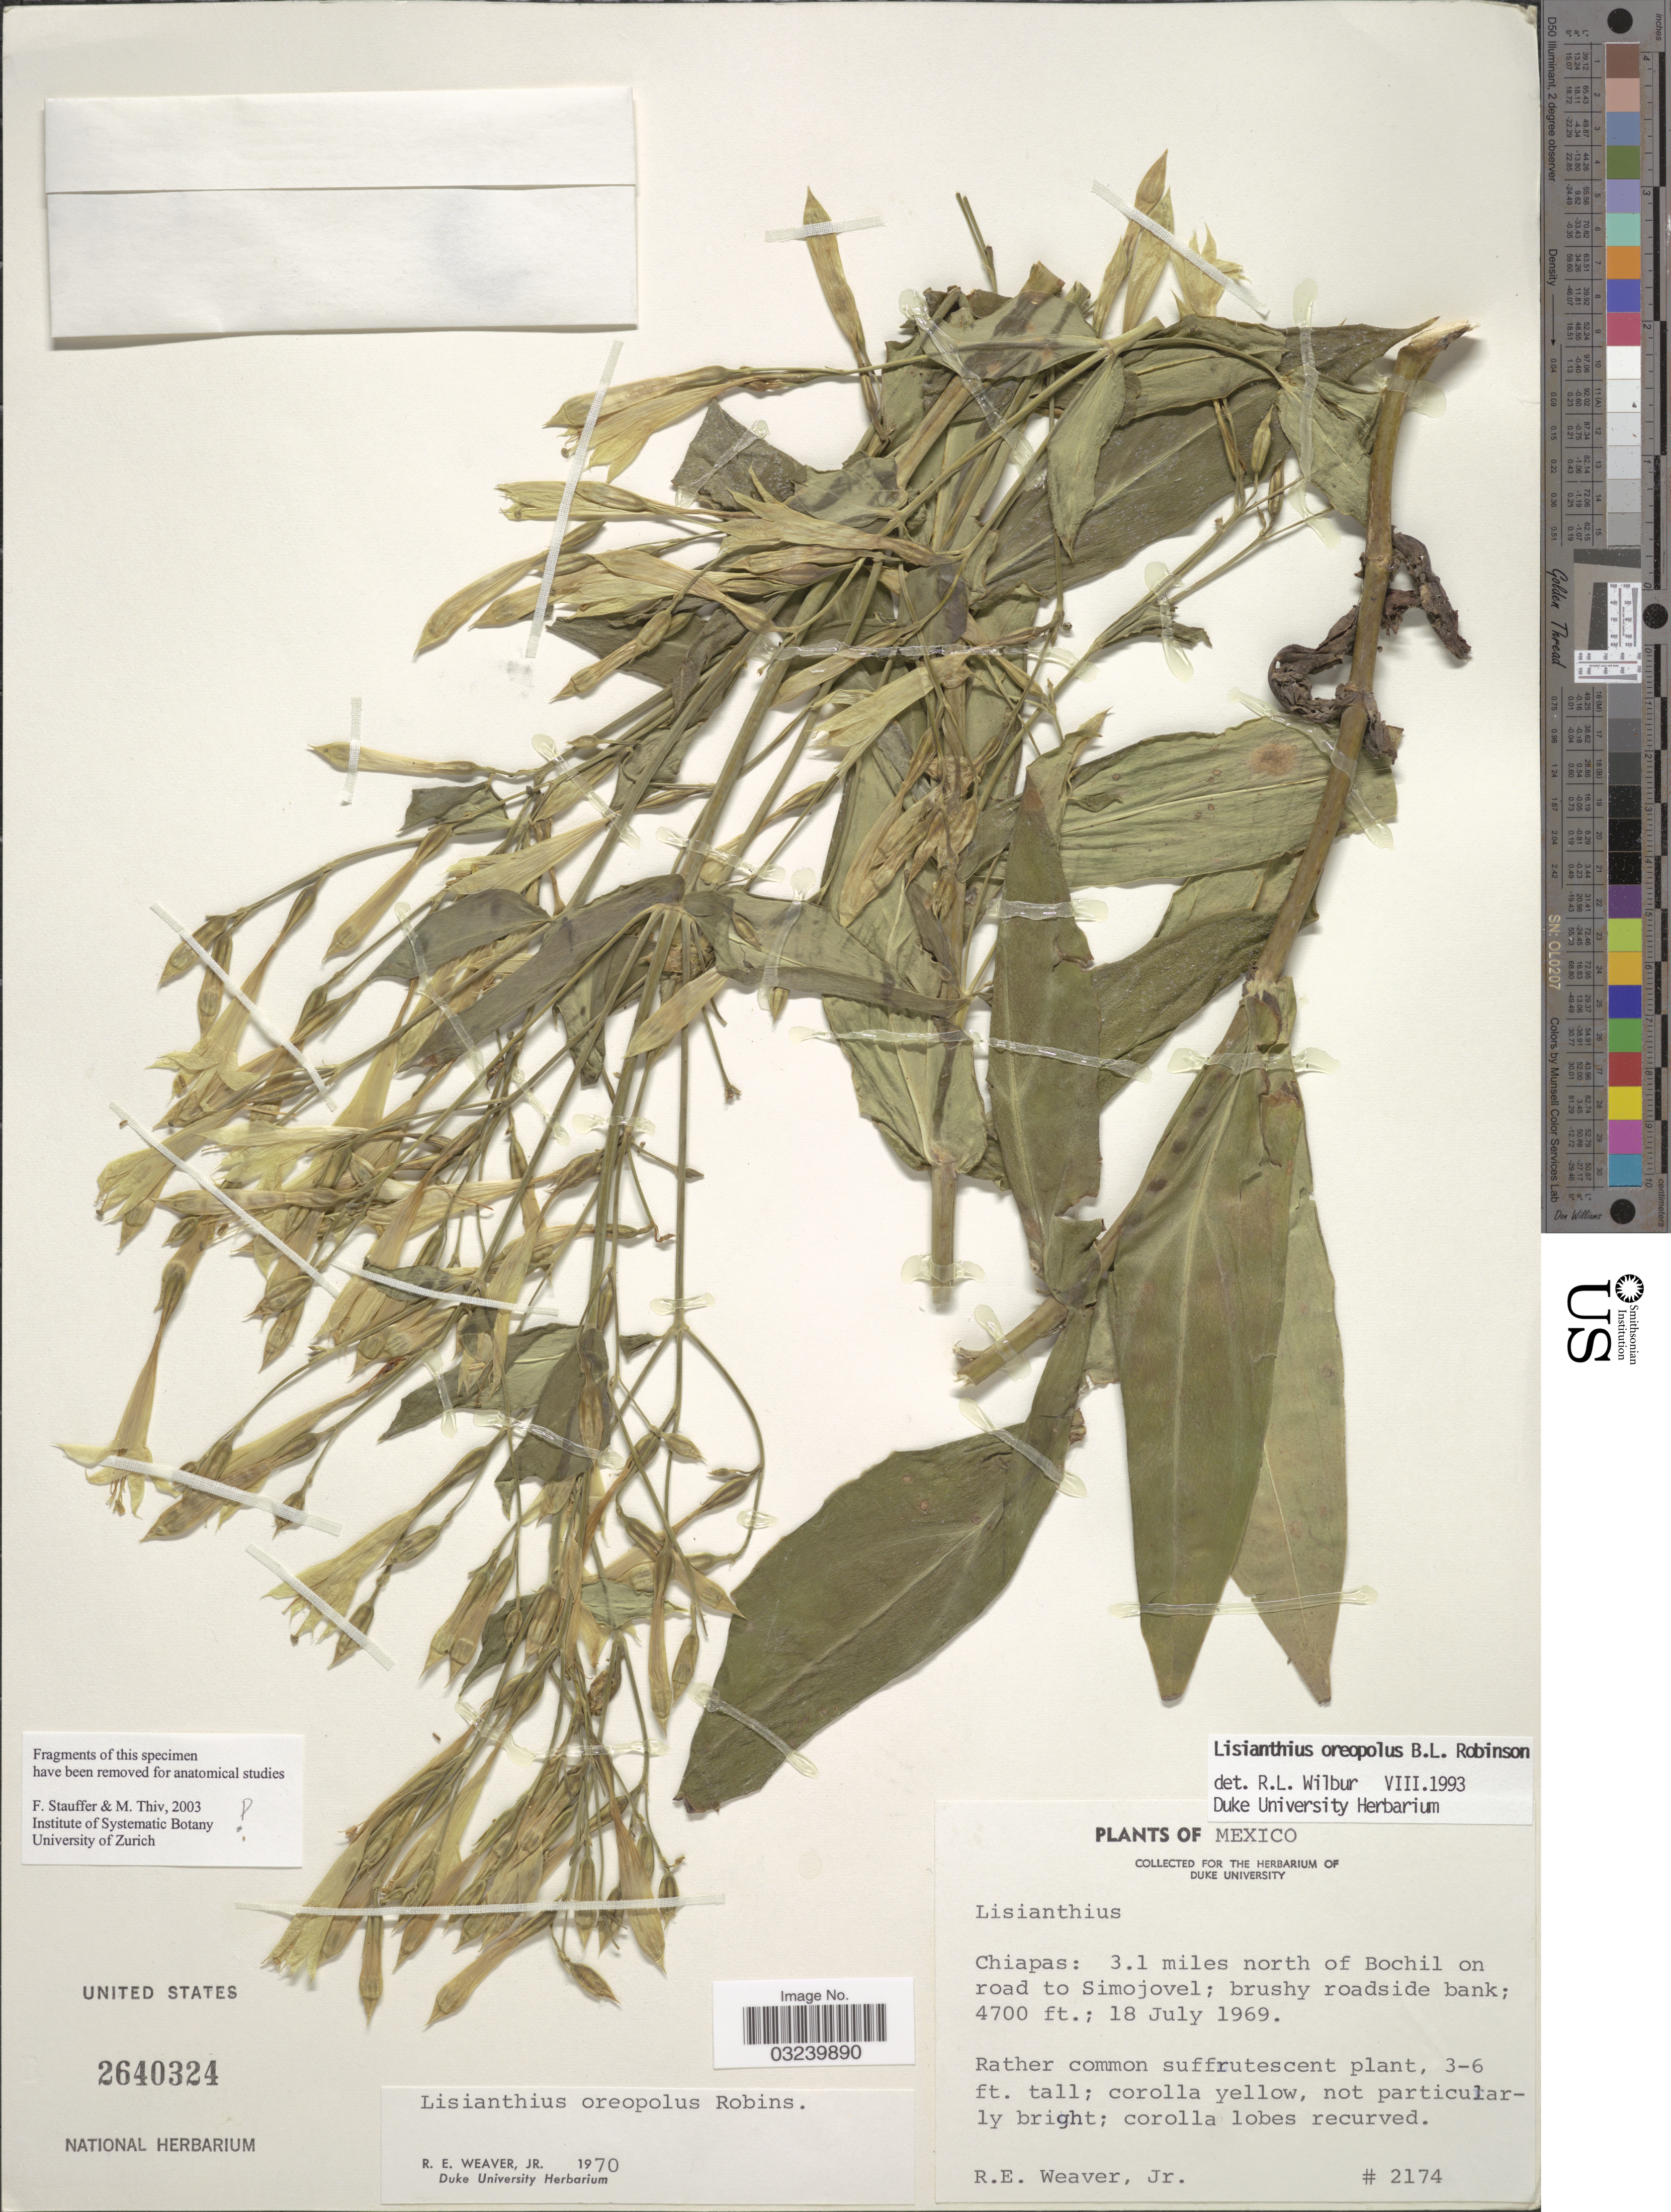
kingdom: Plantae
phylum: Tracheophyta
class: Magnoliopsida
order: Gentianales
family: Gentianaceae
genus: Lisianthius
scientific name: Lisianthius oreopolus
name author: B.L. Rob.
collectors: R. Weaver Jr.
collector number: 2174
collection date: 1969-07-18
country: Mexico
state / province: Chiapas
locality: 3.1 miles north of Bochil on road to Simojovel; brushy roadside bank.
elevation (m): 1433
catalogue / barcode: US 2640324